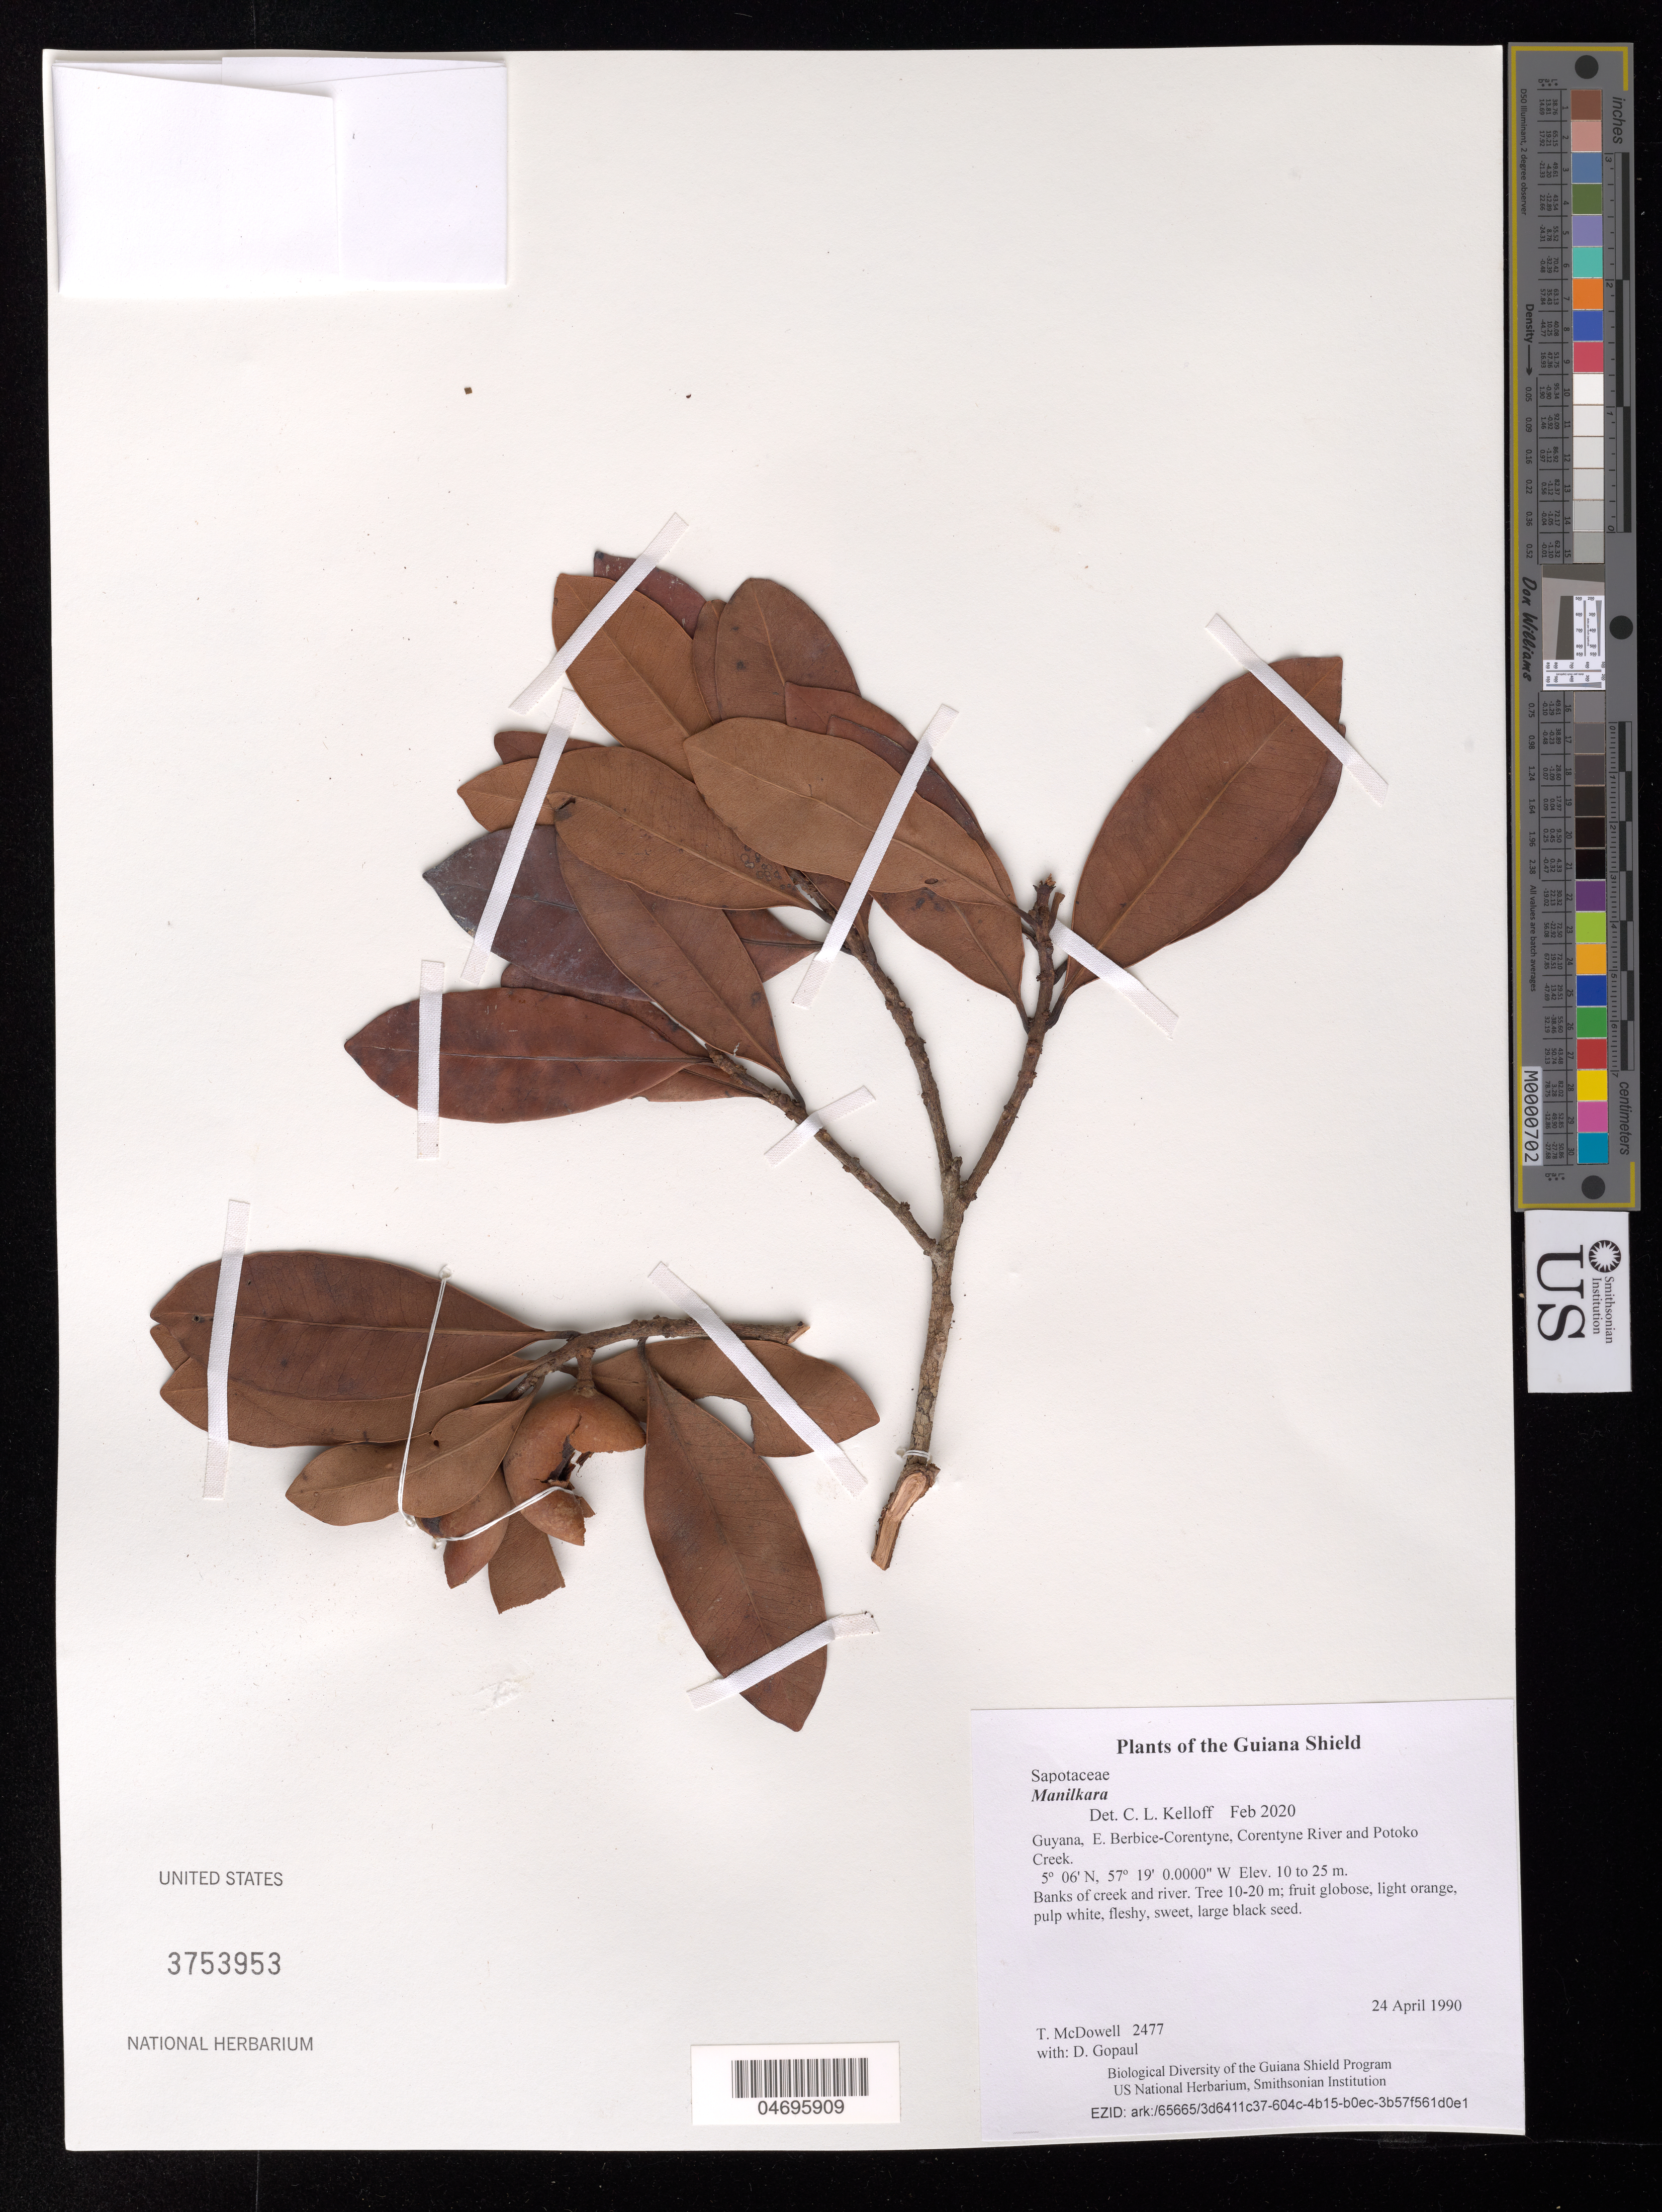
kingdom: Plantae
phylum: Tracheophyta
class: Magnoliopsida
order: Ericales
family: Sapotaceae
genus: Manilkara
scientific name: Manilkara sp.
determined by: Kelloff, C. L.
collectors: T. McDowell & D. Gopaul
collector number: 2477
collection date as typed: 24 April 1990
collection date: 1990-04-24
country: Guyana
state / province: E. Berbice-Corentyne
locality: Corentyne River and Potoko Creek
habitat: Banks of creek and river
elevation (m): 10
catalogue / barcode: US 3753953